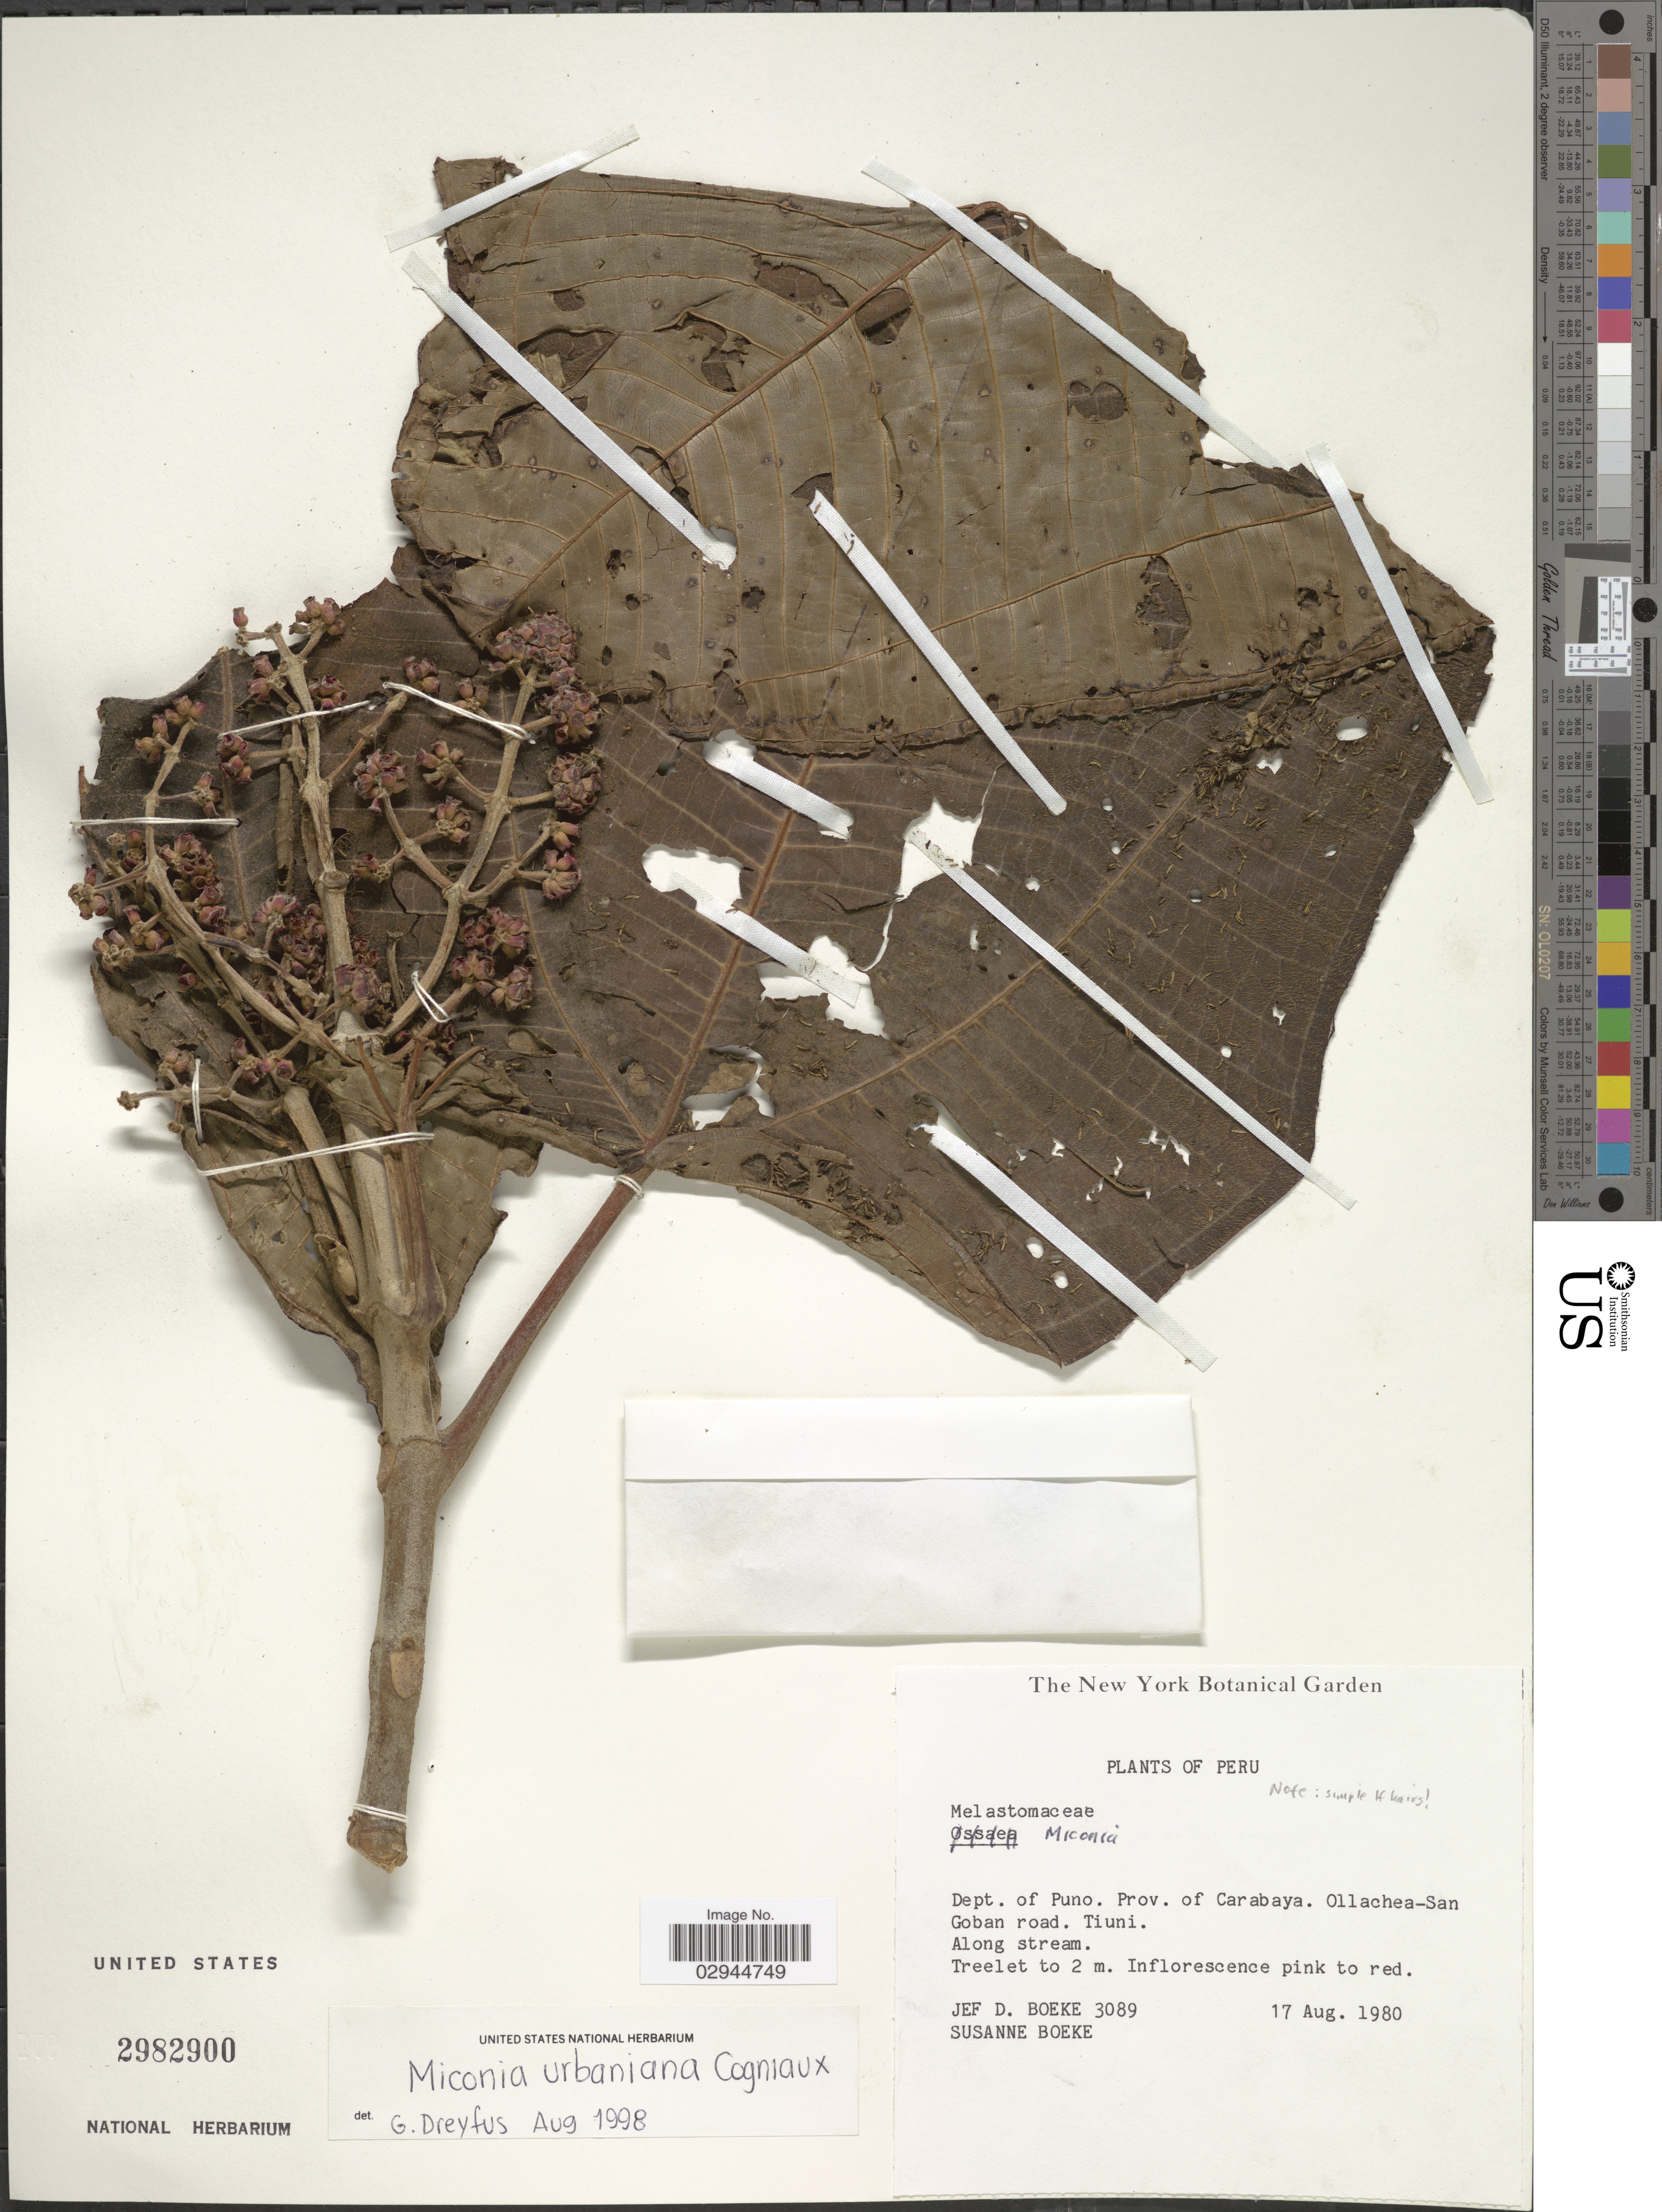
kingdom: Plantae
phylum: Tracheophyta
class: Magnoliopsida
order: Myrtales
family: Melastomataceae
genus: Miconia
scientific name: Miconia urbaniana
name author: Cogn.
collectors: J. Boeke & S. Boeke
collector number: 3089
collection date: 1980-08-17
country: Peru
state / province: Puno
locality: Dept. of Puno. Prov. of Carabaya. Ollachea-San Goban road. Tiuni.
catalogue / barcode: US 2982900